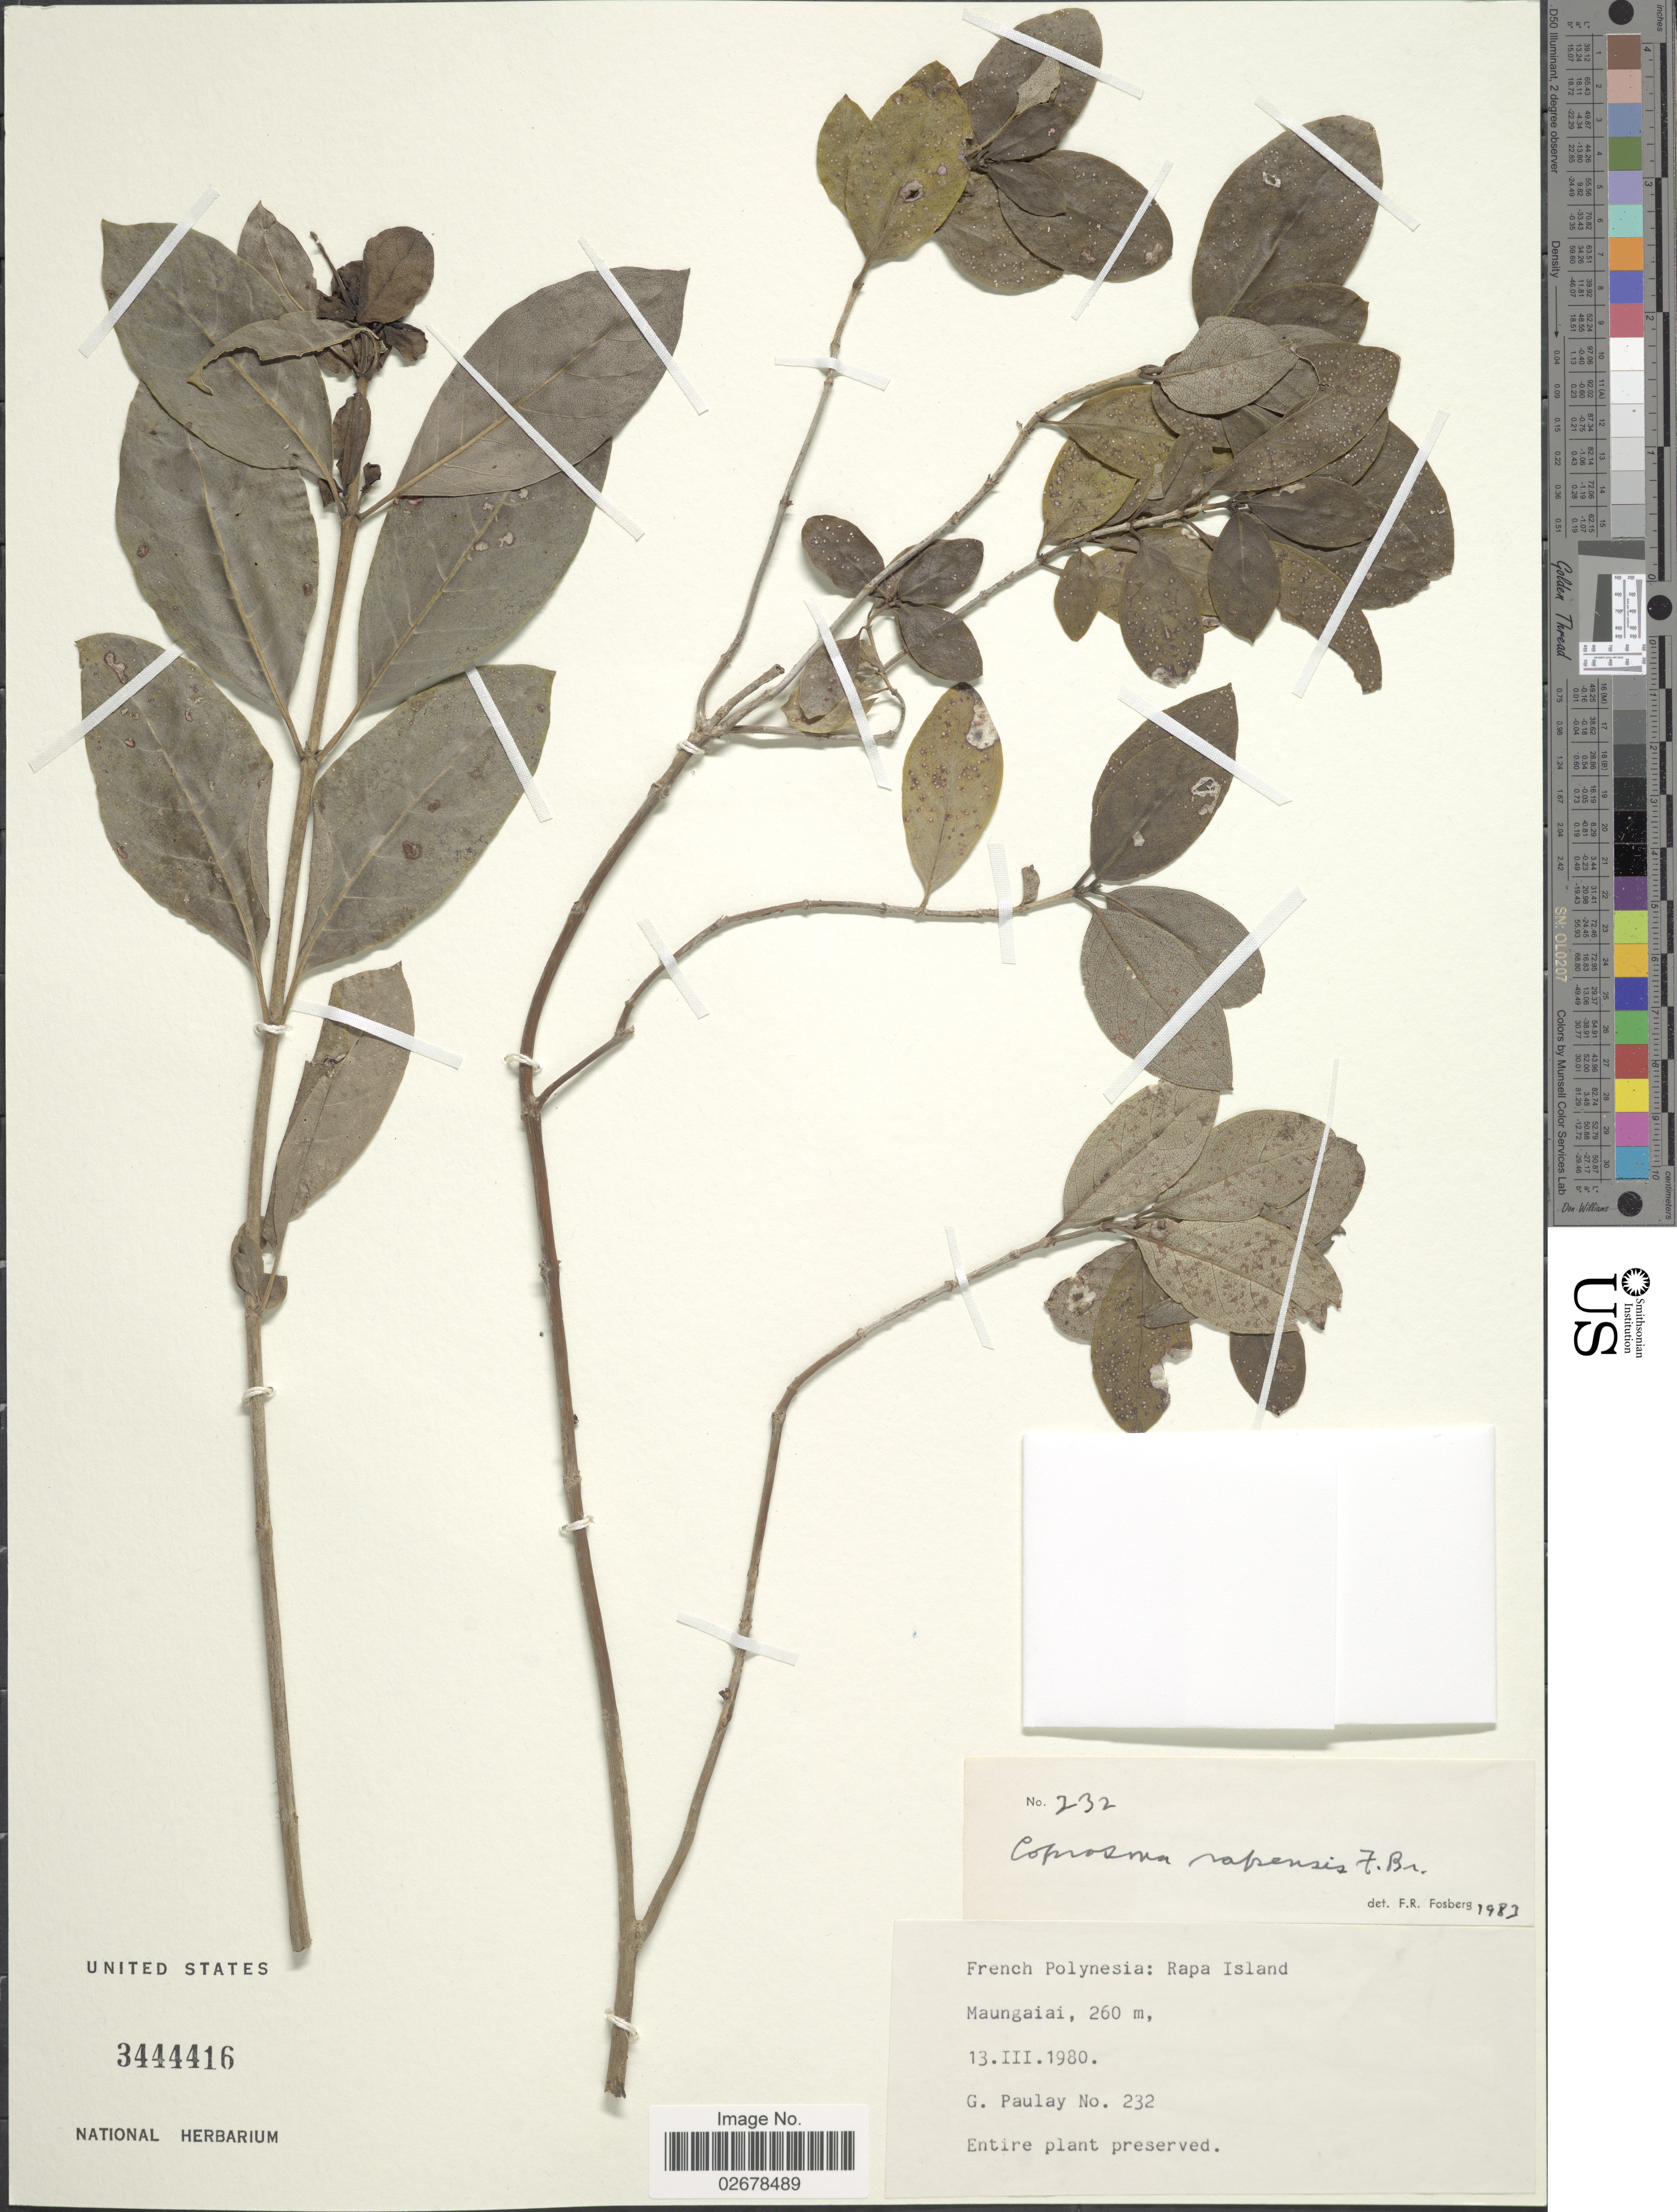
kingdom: Plantae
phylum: Tracheophyta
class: Magnoliopsida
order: Gentianales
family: Rubiaceae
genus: Coprosma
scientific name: Coprosma rapensis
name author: F. Br.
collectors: G. Paulay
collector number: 232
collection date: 1980-03-13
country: French Polynesia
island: Rapa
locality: Rapa Island, Maungaiai.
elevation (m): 260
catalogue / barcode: US 3444416